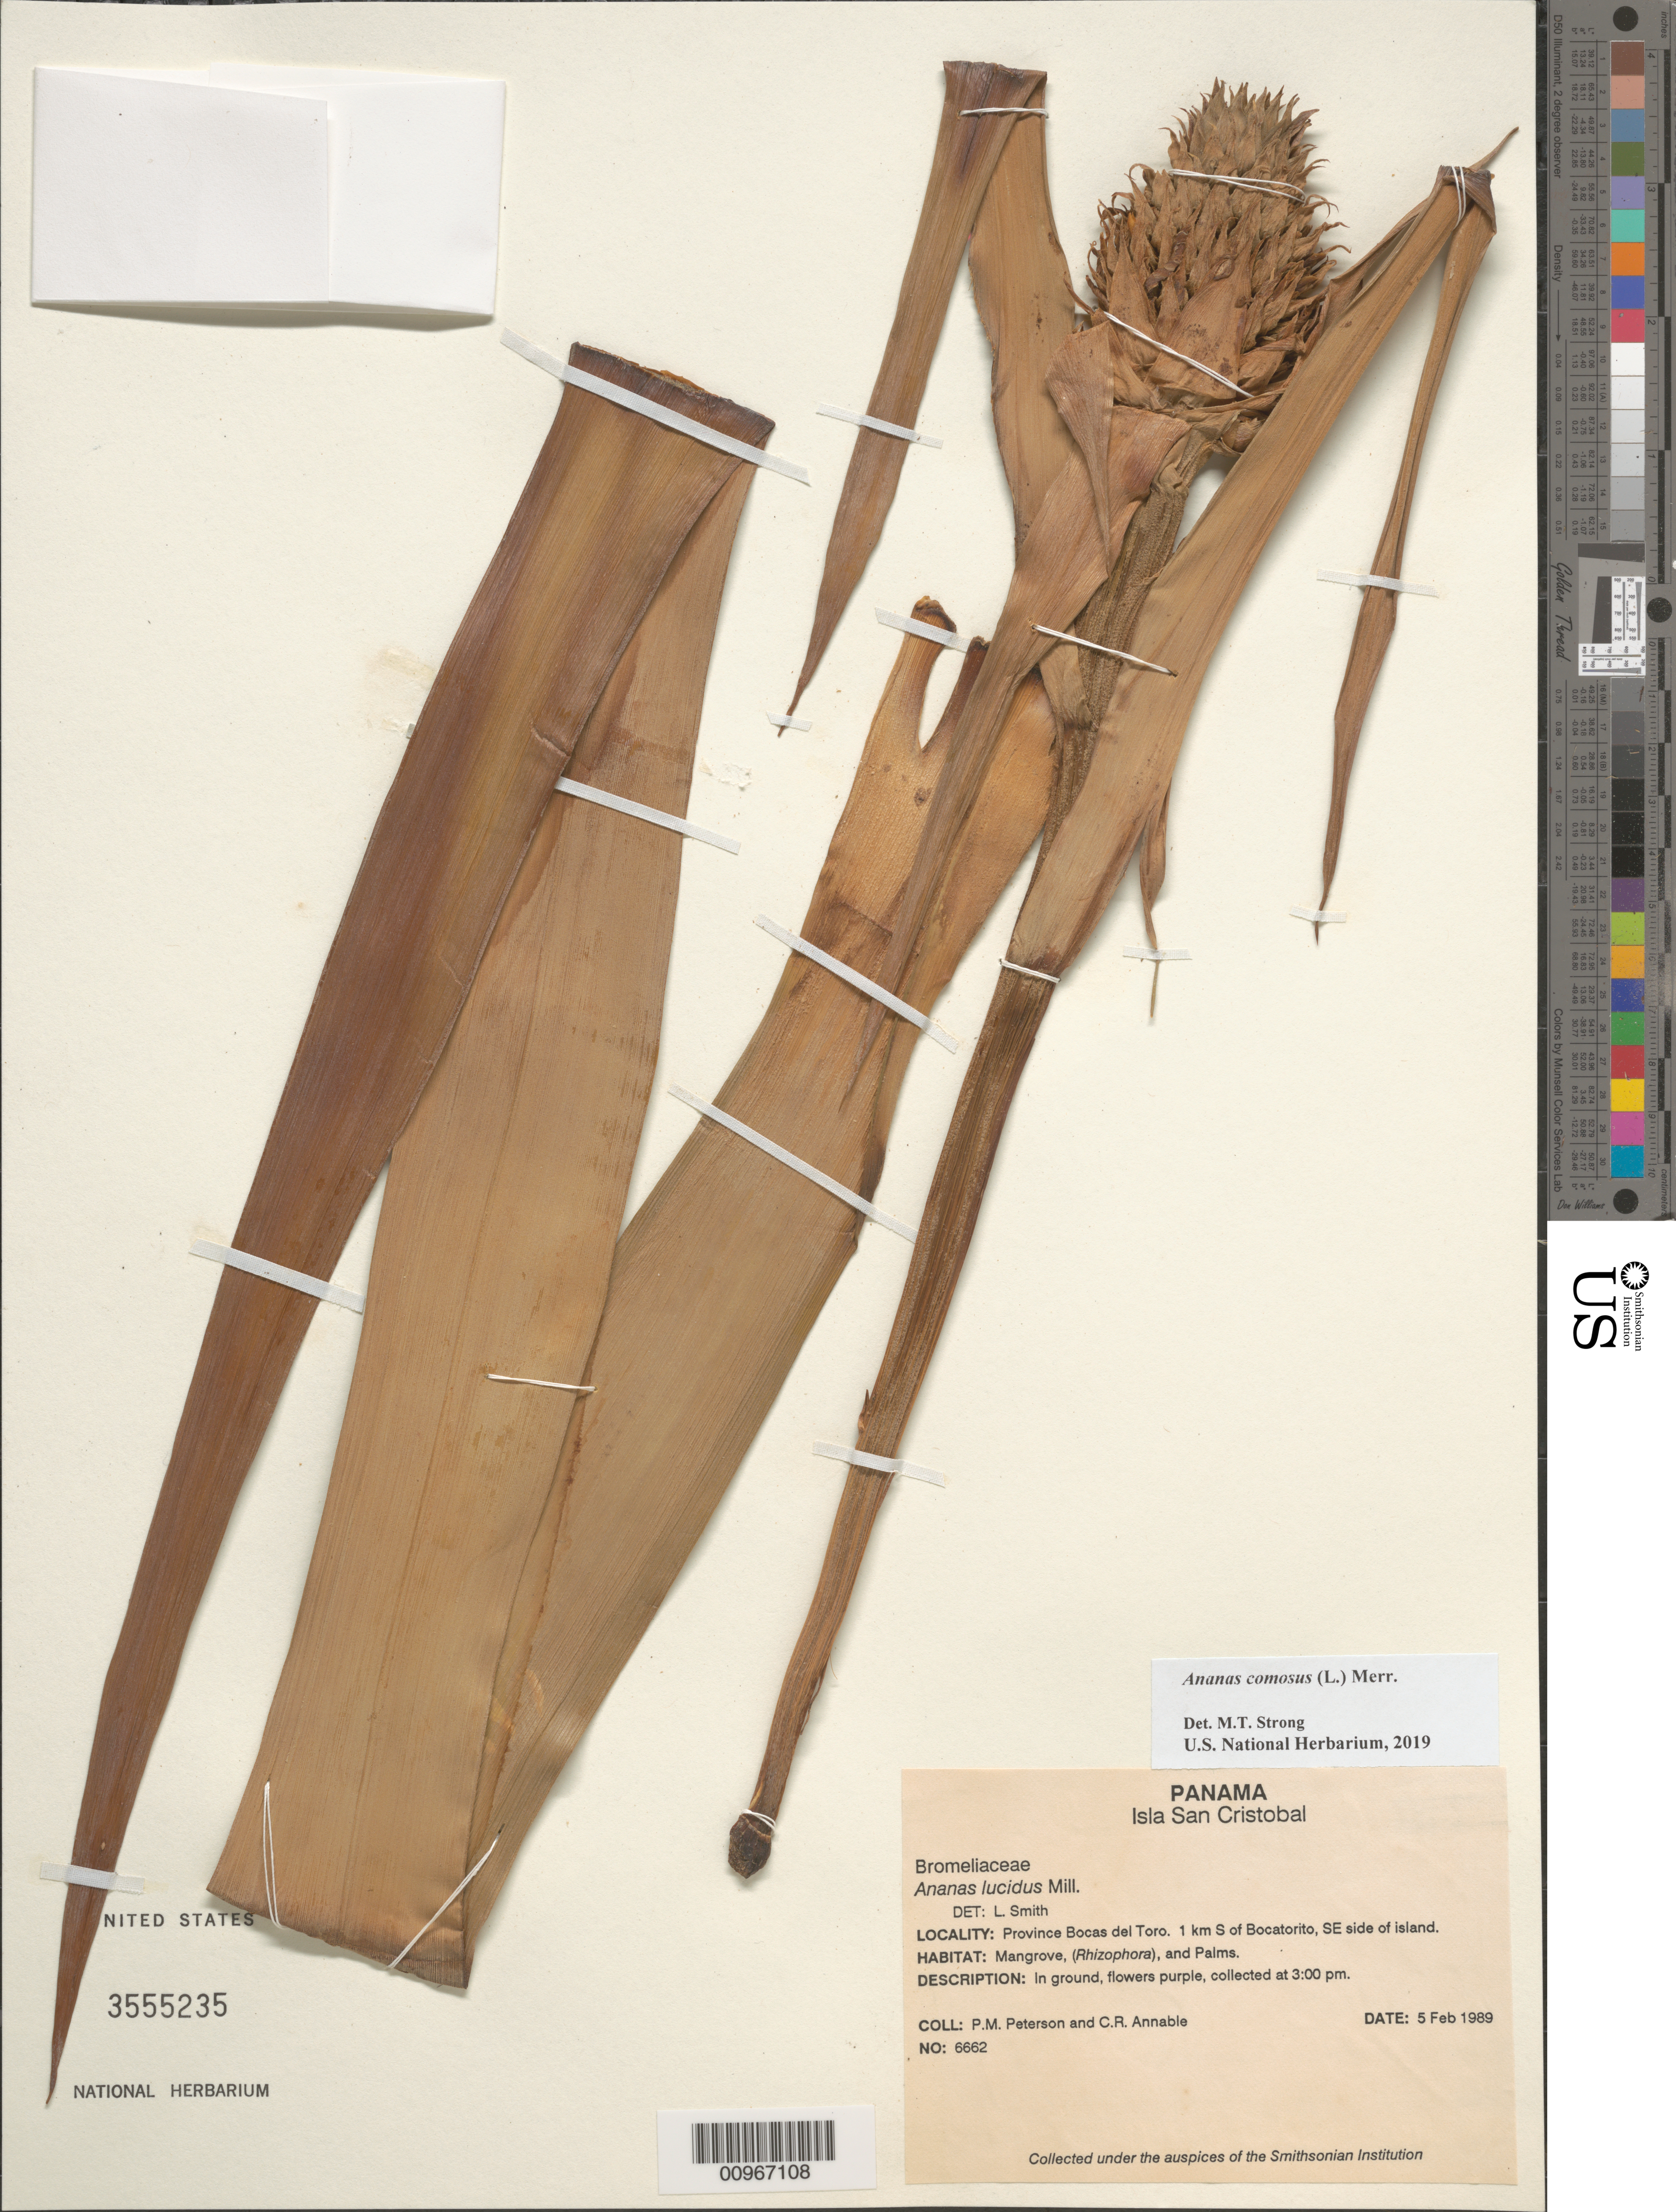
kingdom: Plantae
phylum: Tracheophyta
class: Liliopsida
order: Poales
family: Bromeliaceae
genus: Ananas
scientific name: Ananas comosus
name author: (L.) Merr.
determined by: Strong, Mark T., (BOT), Smithsonian Institution - National Museum of Natural History (UNITED STATES)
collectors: P. M. Peterson & C. R. Annable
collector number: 06662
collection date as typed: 05 Feb 1989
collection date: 1989-02-05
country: Panama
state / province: Bocas del Toro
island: San Cristobal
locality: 1 km S of Bocatorito, SE side of island.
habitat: Mangrove, (Rhizophora), and Palms.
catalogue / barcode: US 3555235